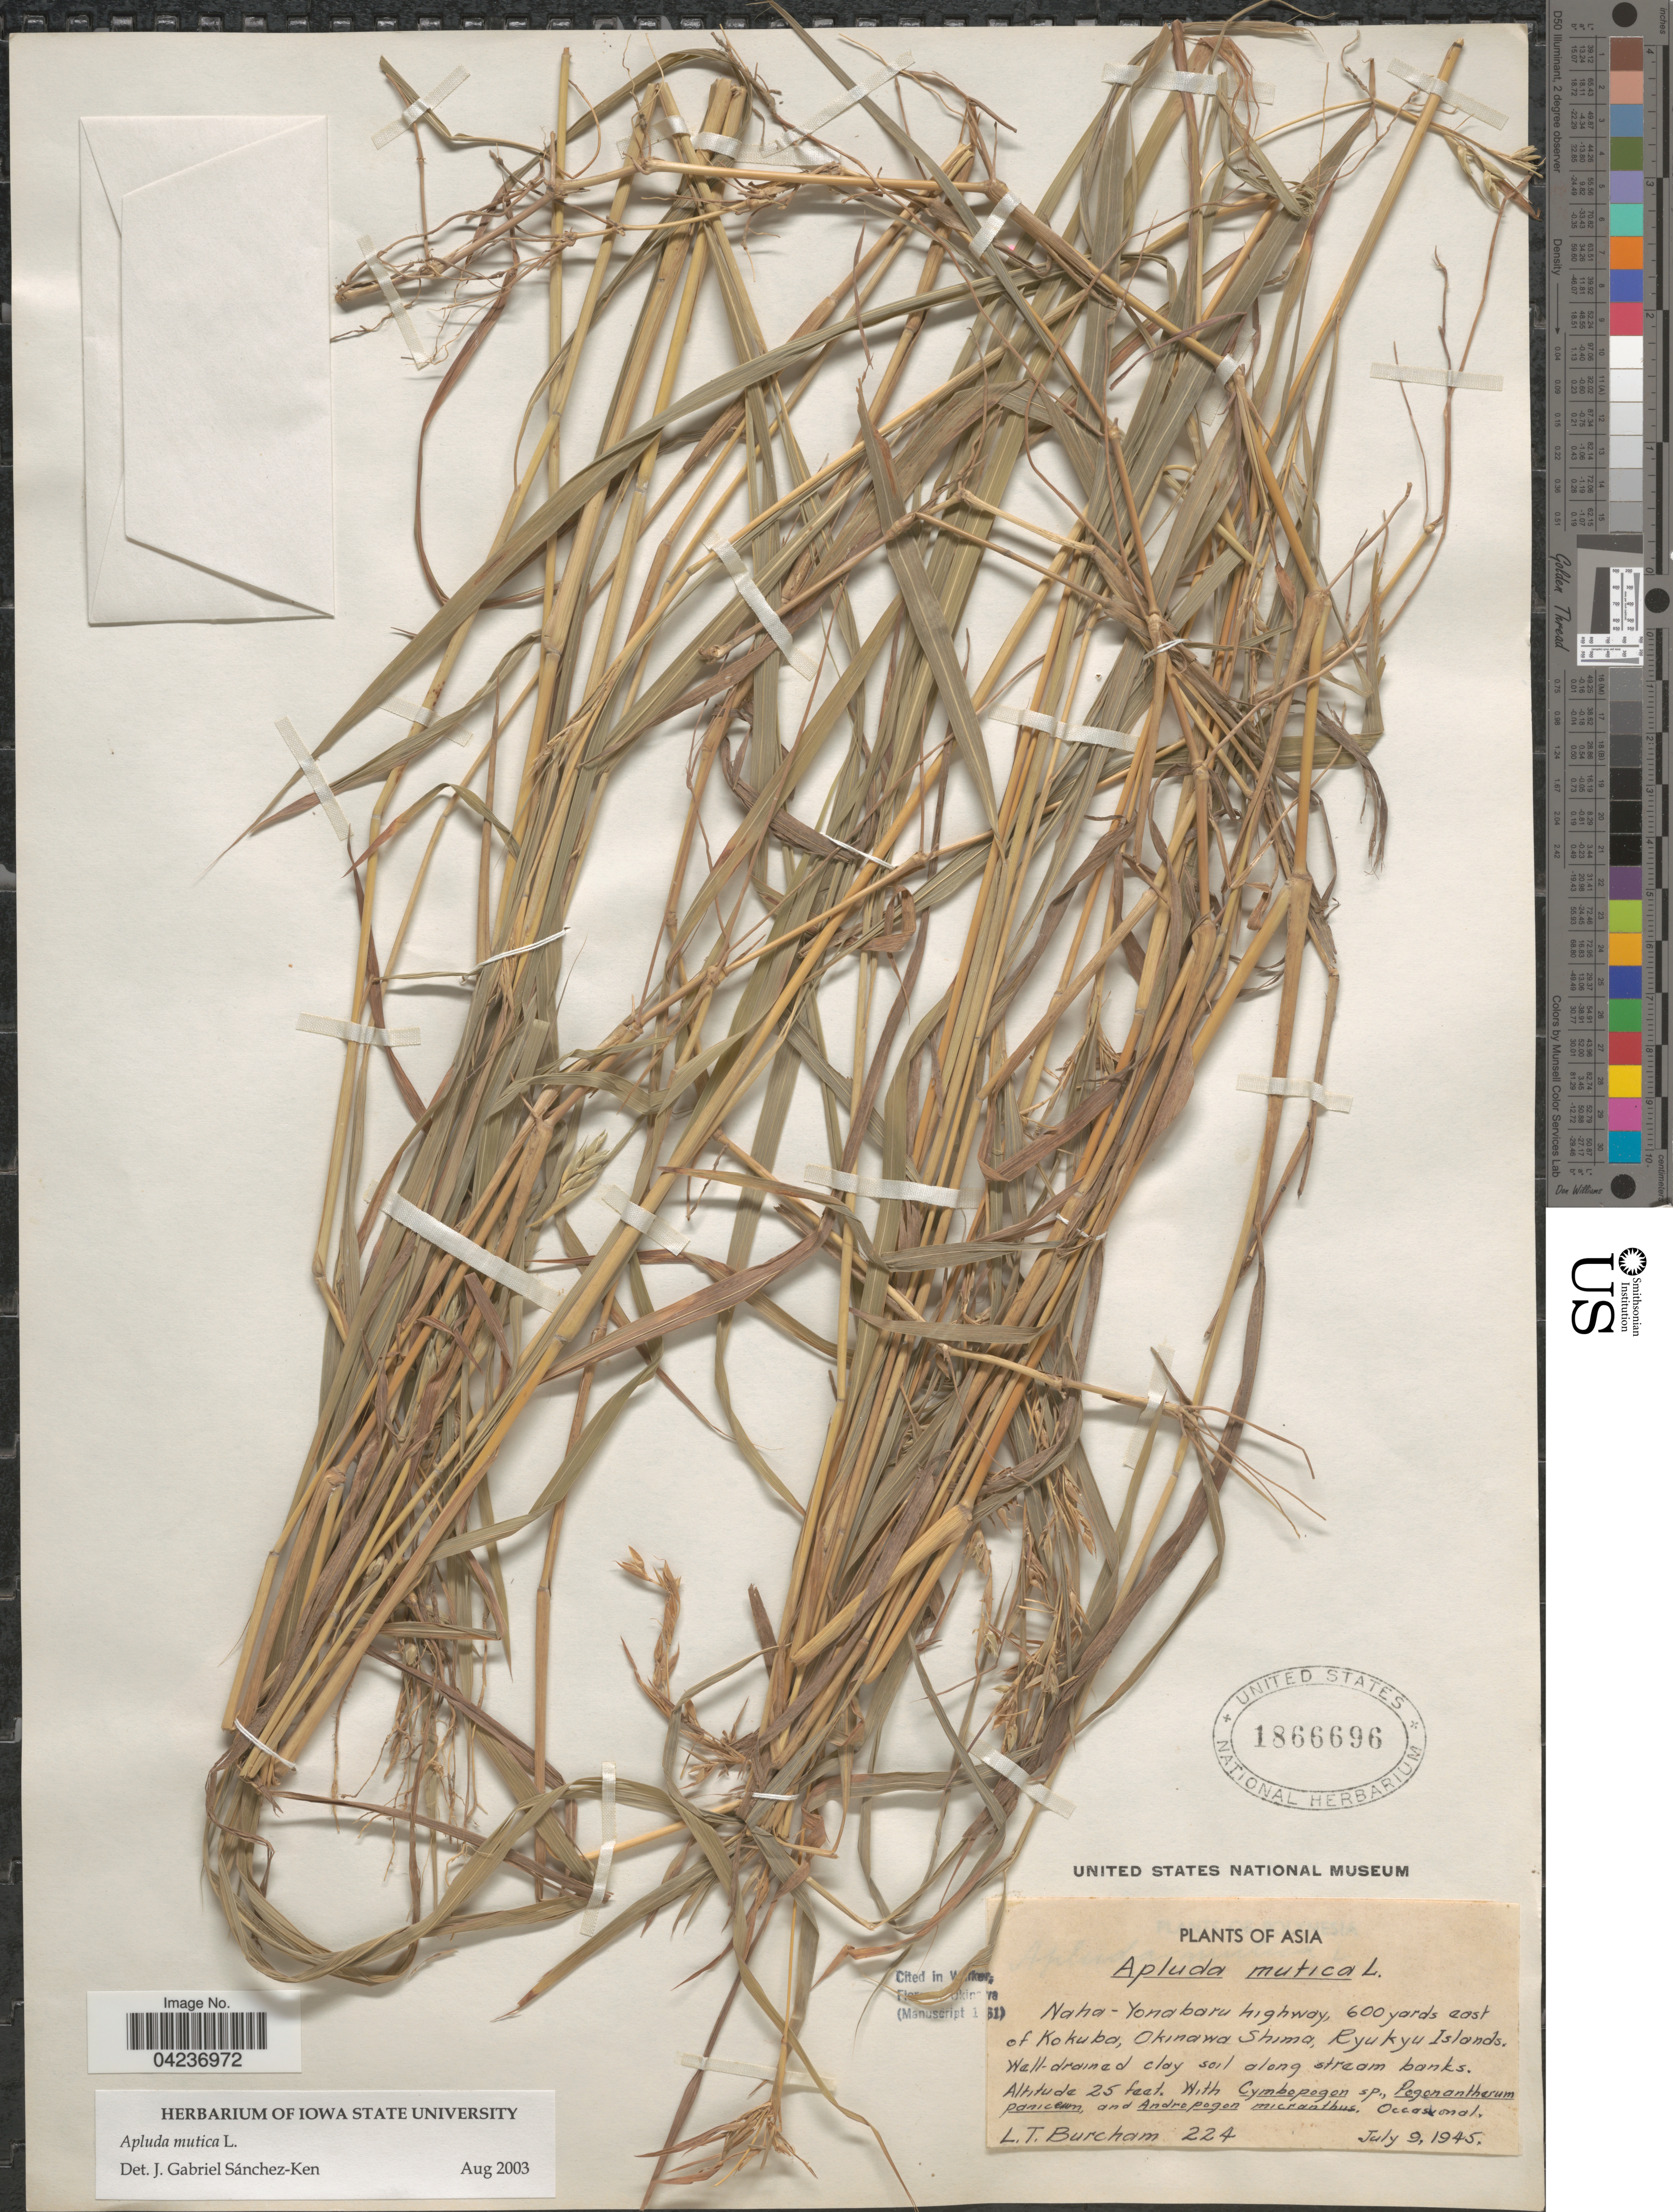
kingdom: Plantae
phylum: Tracheophyta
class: Liliopsida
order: Poales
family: Poaceae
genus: Apluda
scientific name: Apluda mutica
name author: L.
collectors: L. Burcham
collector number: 224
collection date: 1945-07-09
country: Japan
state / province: Okinawa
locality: Naha-Yonabaru highway, 600 yards east of Kokuba, Okinawa Shima, Ryukyu Islands.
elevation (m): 8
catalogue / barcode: US 1866696